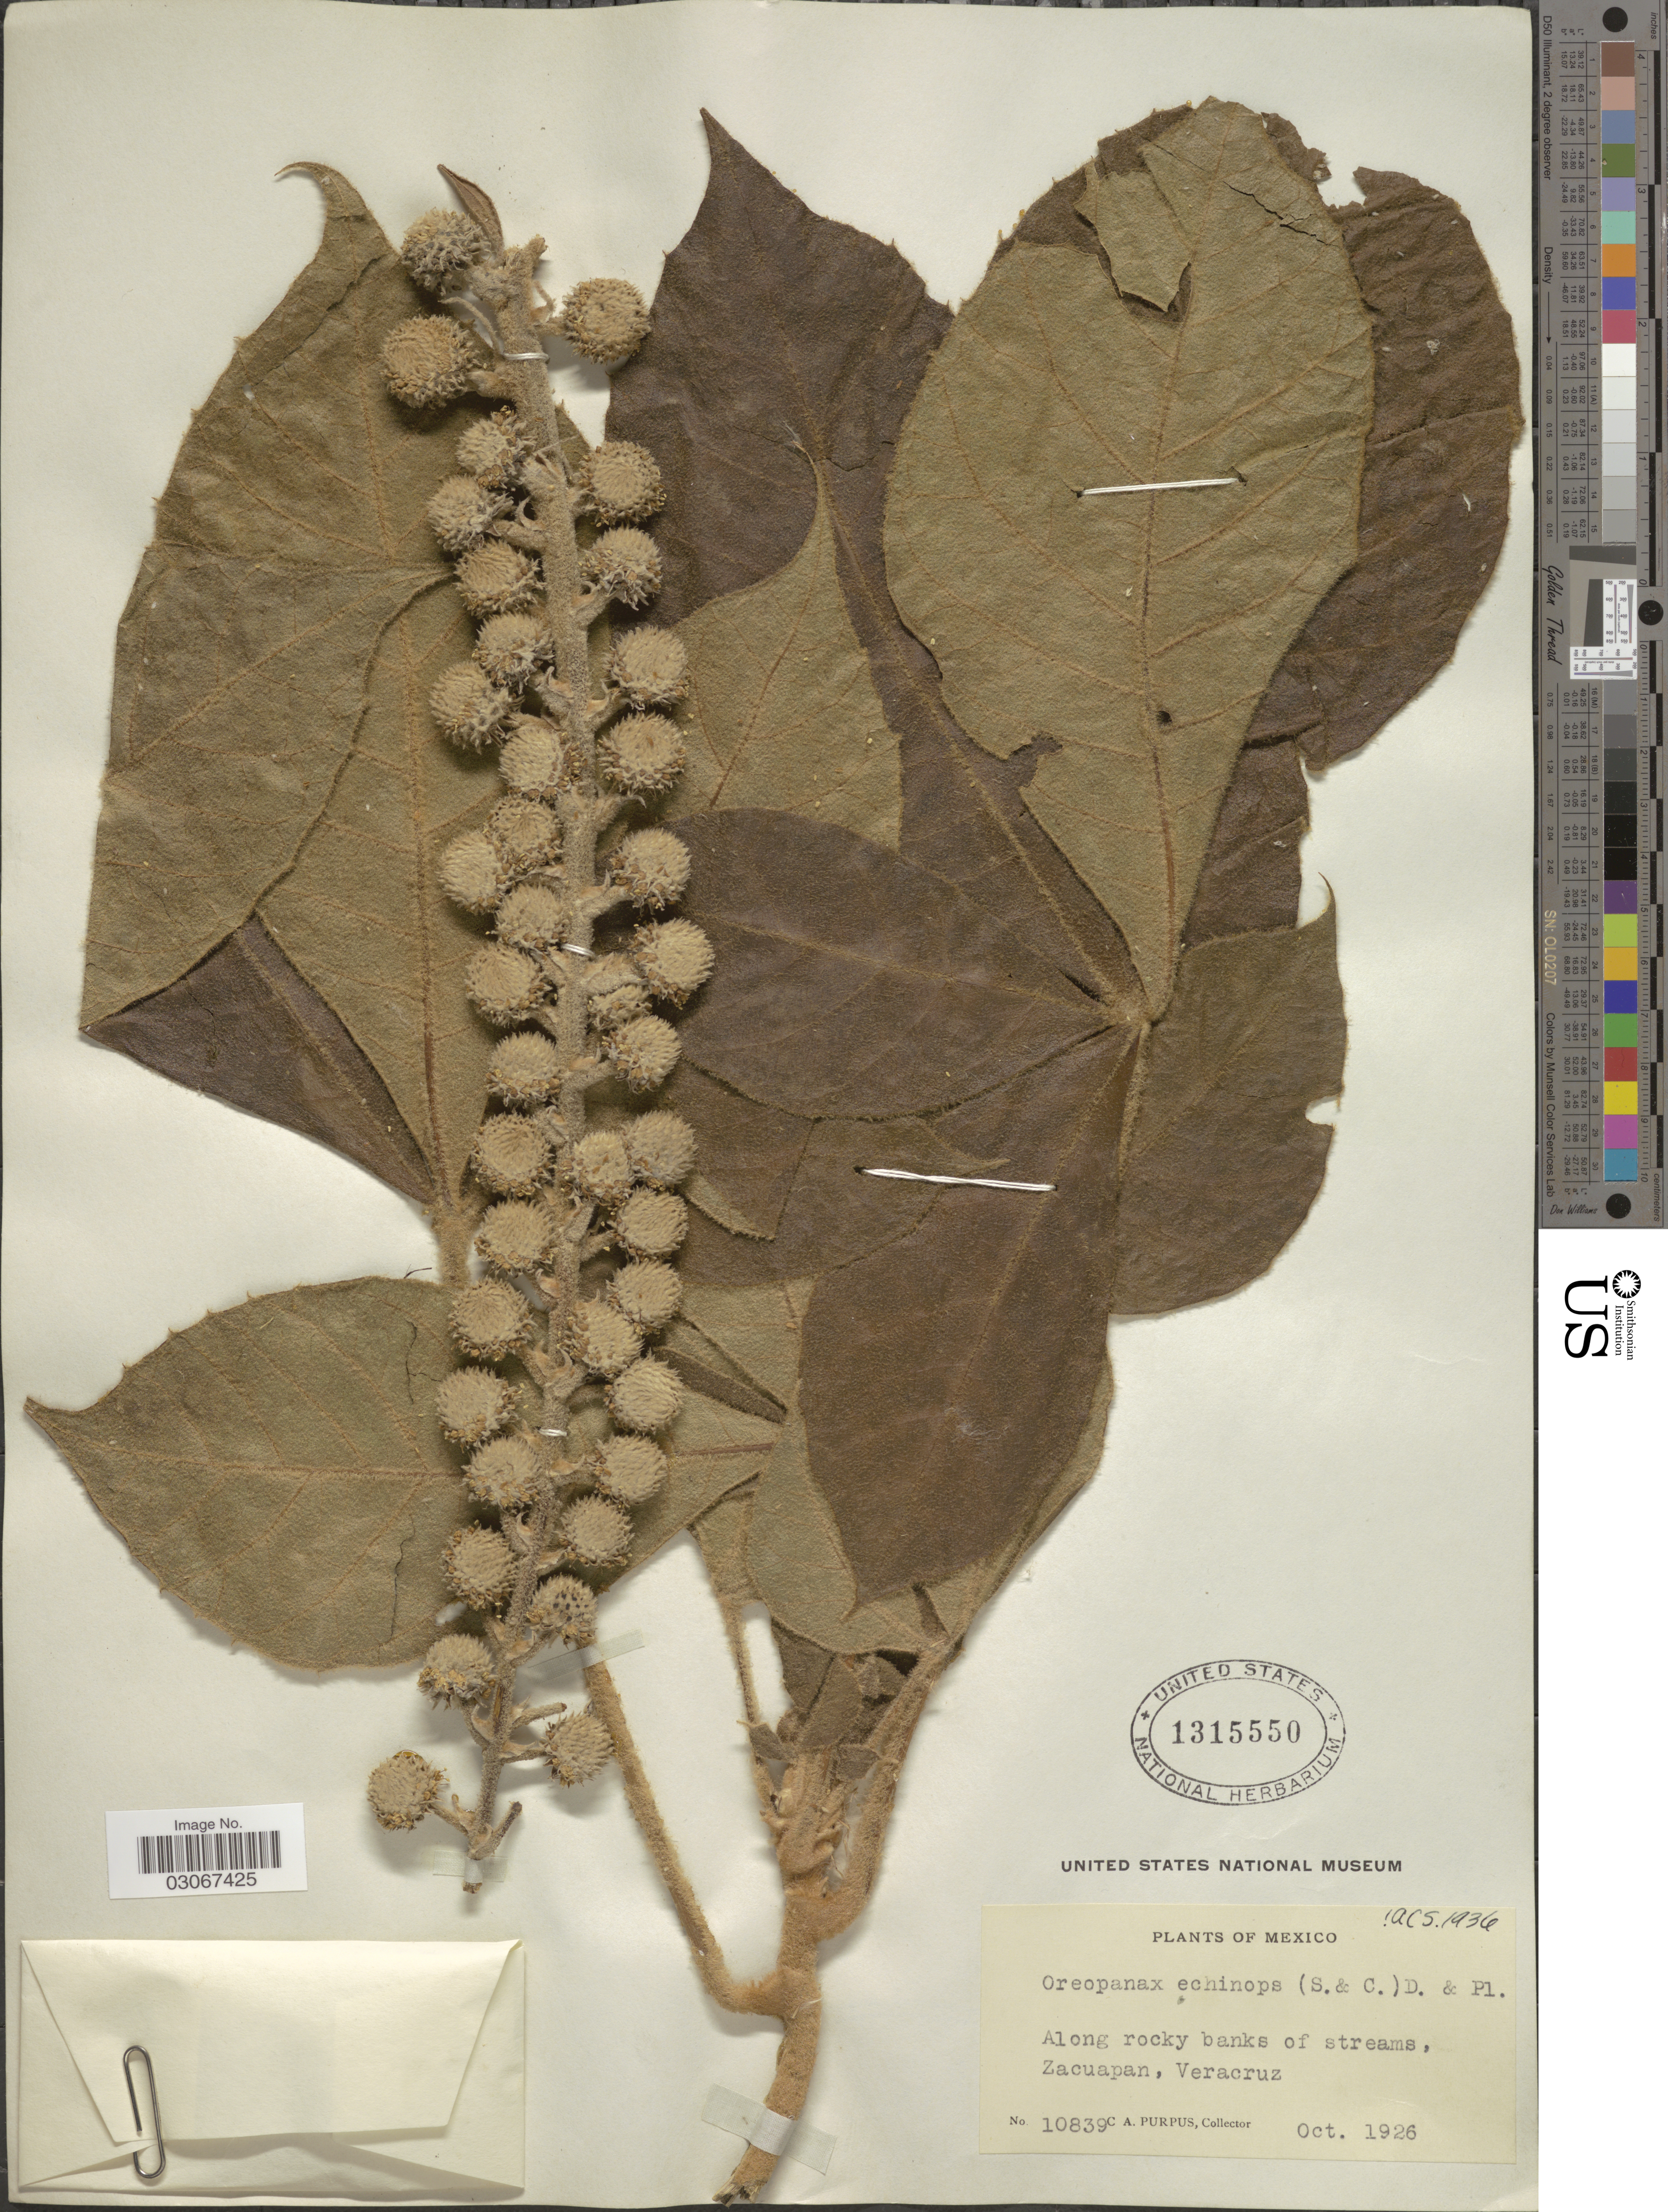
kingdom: Plantae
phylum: Tracheophyta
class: Magnoliopsida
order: Apiales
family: Araliaceae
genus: Oreopanax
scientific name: Oreopanax echinops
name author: (Schltdl. & Cham.) Decne. & Planch.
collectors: C. A. Purpus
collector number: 10839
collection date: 1926-10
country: Mexico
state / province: Veracruz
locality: Zacuapan, Veracruz.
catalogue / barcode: US 1315550